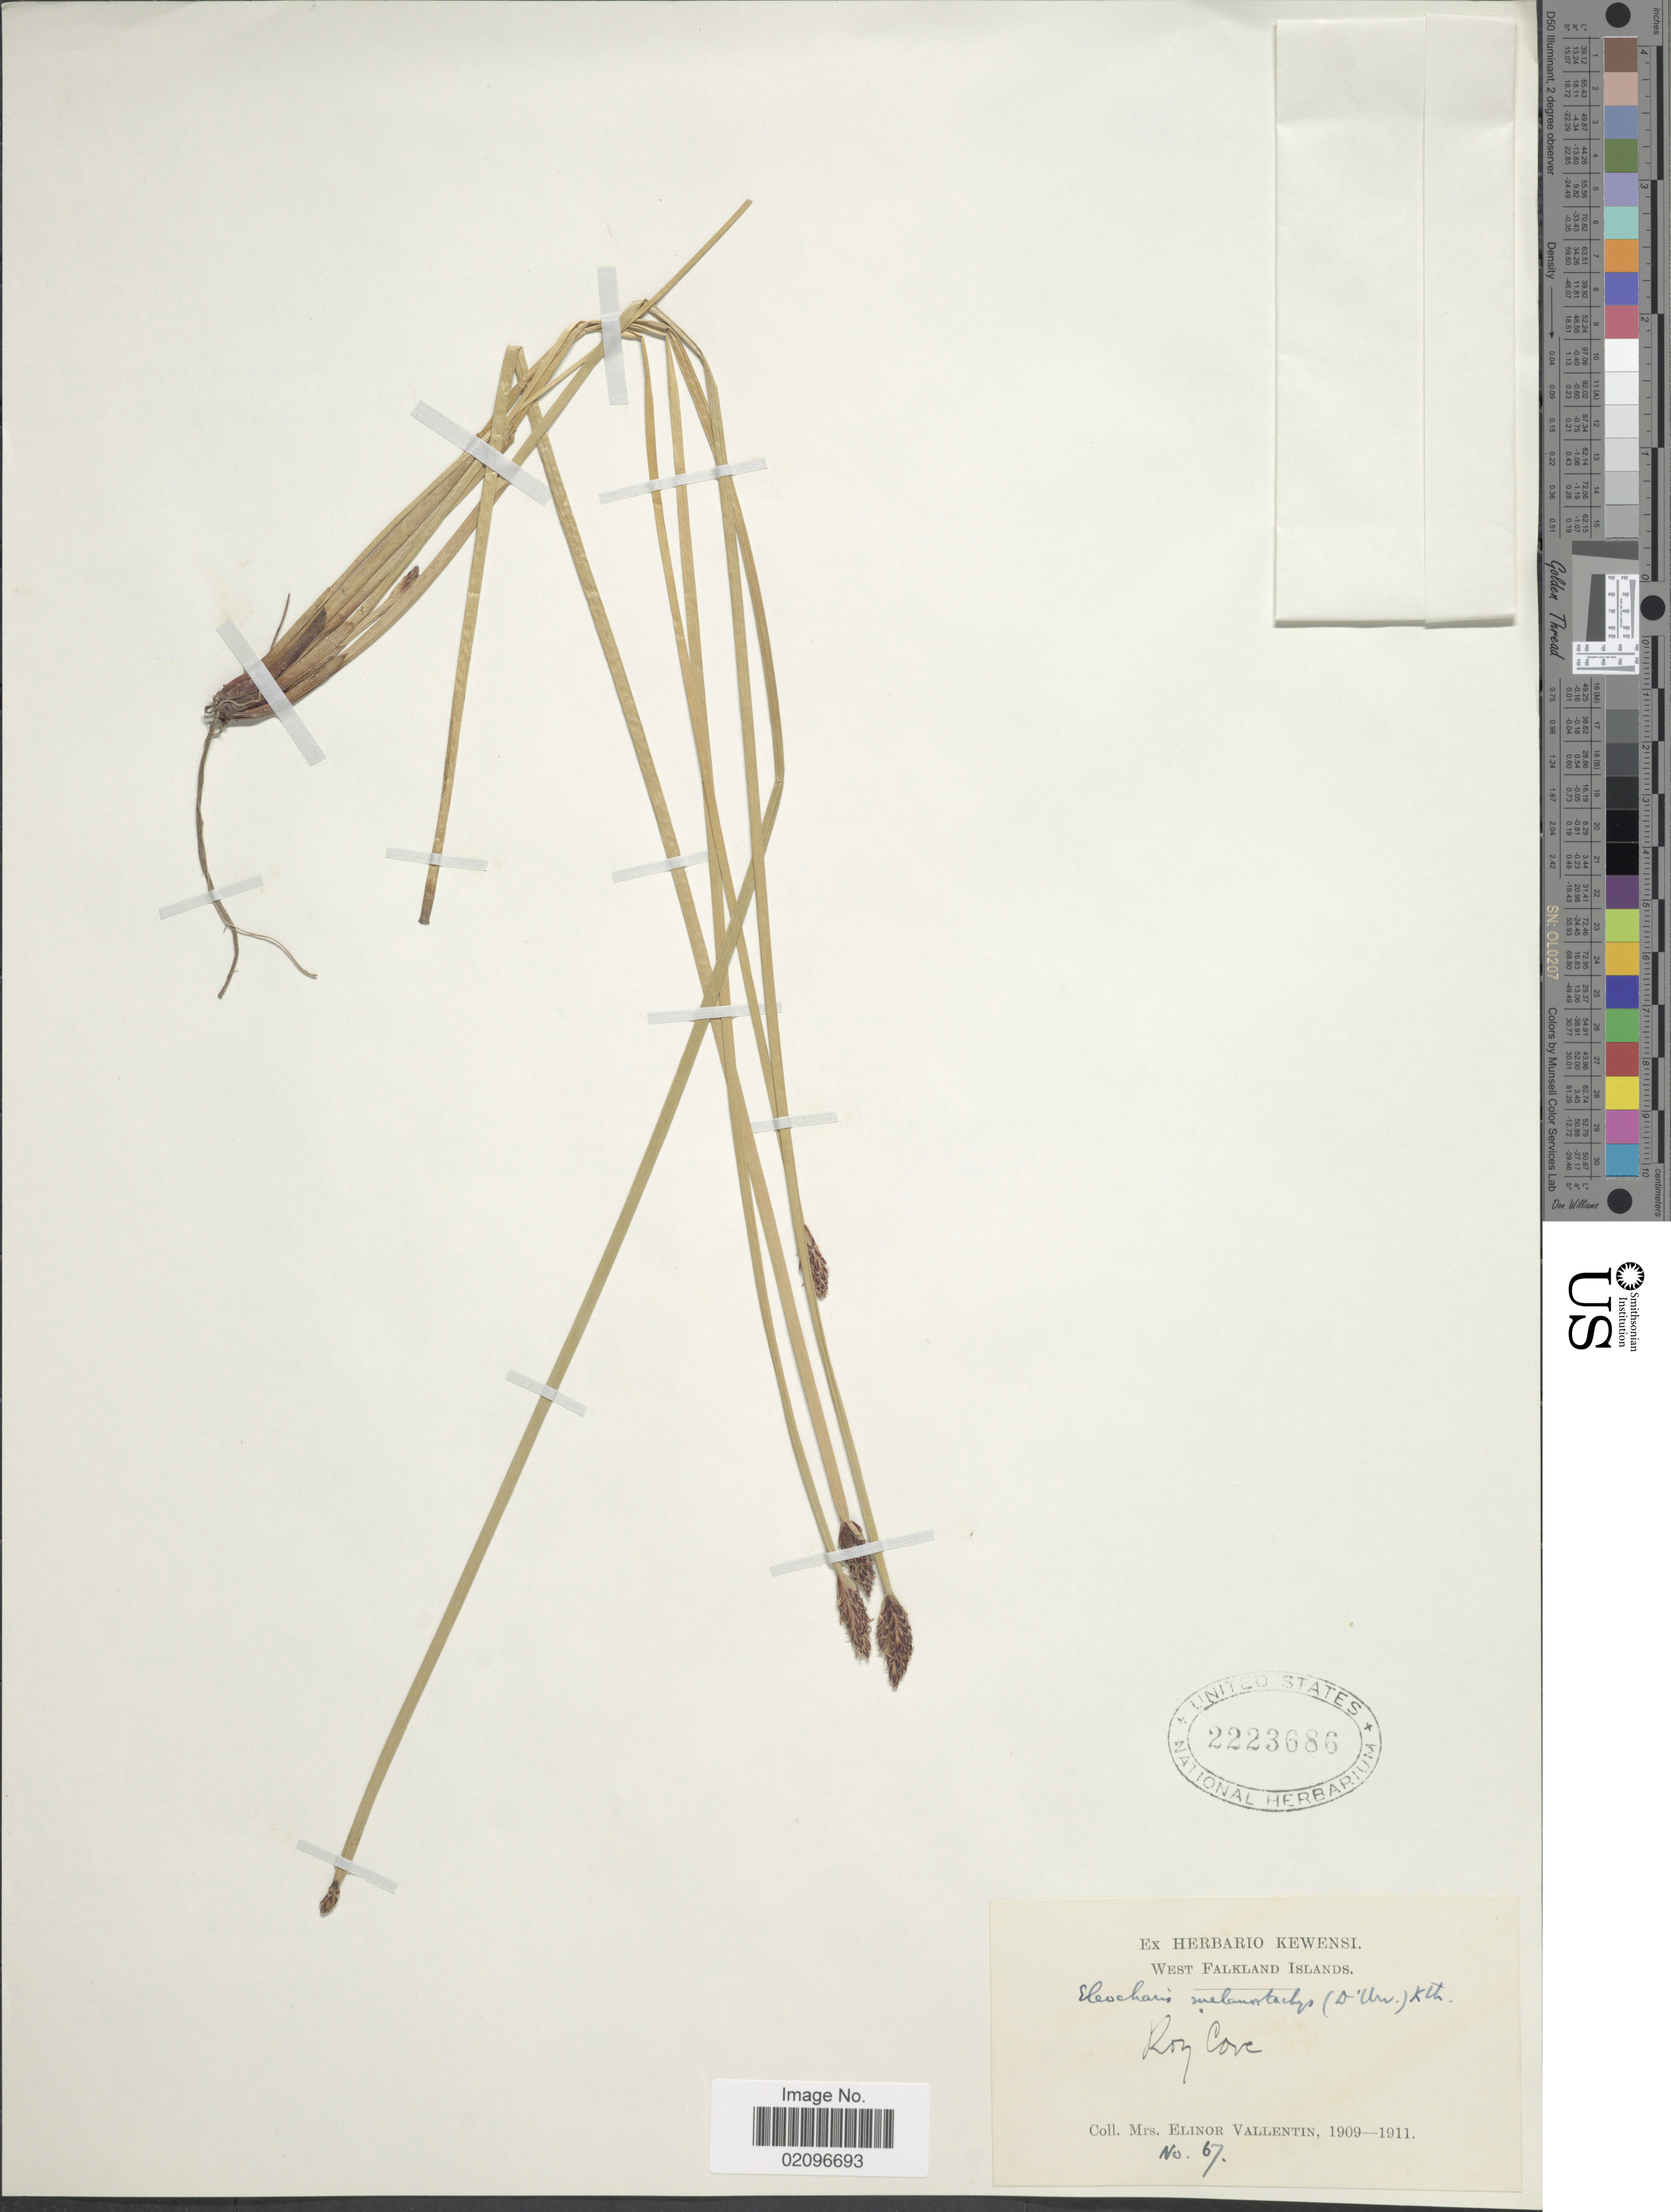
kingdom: Plantae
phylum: Tracheophyta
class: Liliopsida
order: Poales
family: Cyperaceae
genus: Eleocharis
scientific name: Eleocharis melanostachys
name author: (d'Urv.) C.B. Clarke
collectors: E. Vallentin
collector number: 67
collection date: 1909/1911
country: Falkland Islands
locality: West Falkland Islands, Roy Cove.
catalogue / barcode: US 2223686